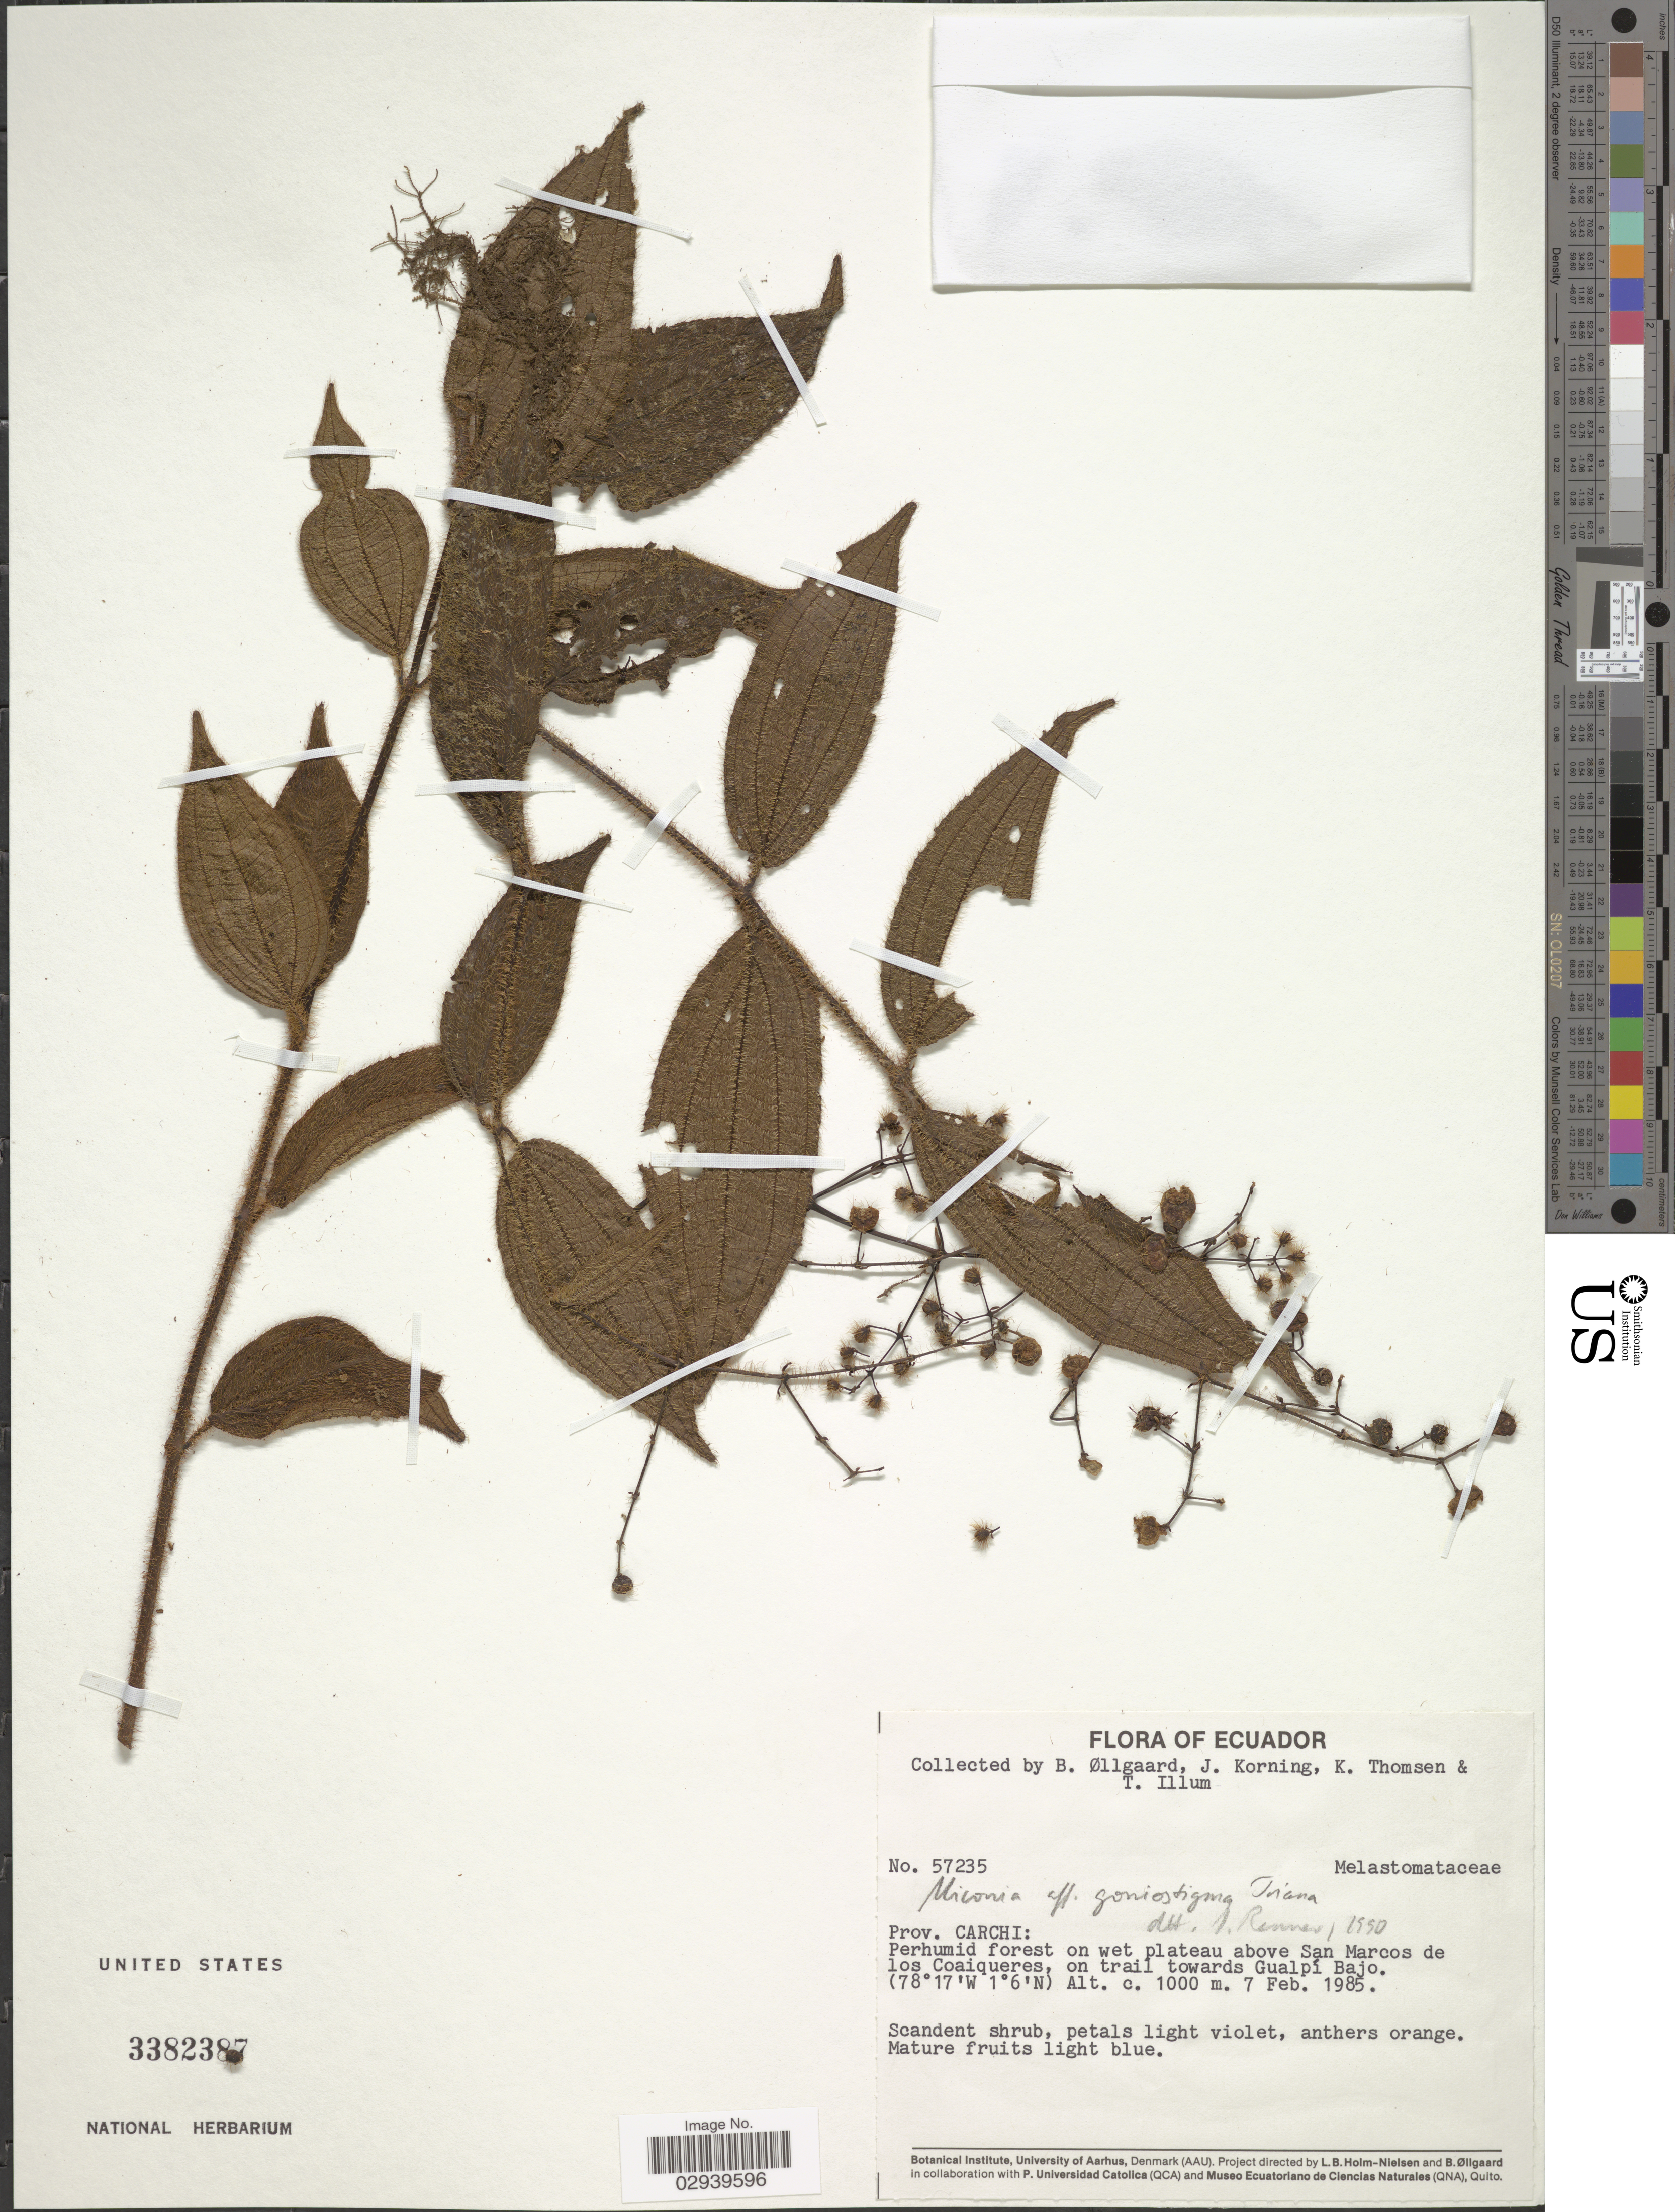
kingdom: Plantae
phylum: Tracheophyta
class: Magnoliopsida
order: Myrtales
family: Melastomataceae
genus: Miconia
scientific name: Miconia goniostigma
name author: Triana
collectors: B. Øllgaard, J. Korning, K. Thomsen & T. Illum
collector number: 57235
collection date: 1985-02-07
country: Ecuador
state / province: Carchi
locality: Perhumid forest on wet plateau above San Marcos de los Coaiqueres, on trail towards Gualpí Bajo.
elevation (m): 1000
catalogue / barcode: US 3382387